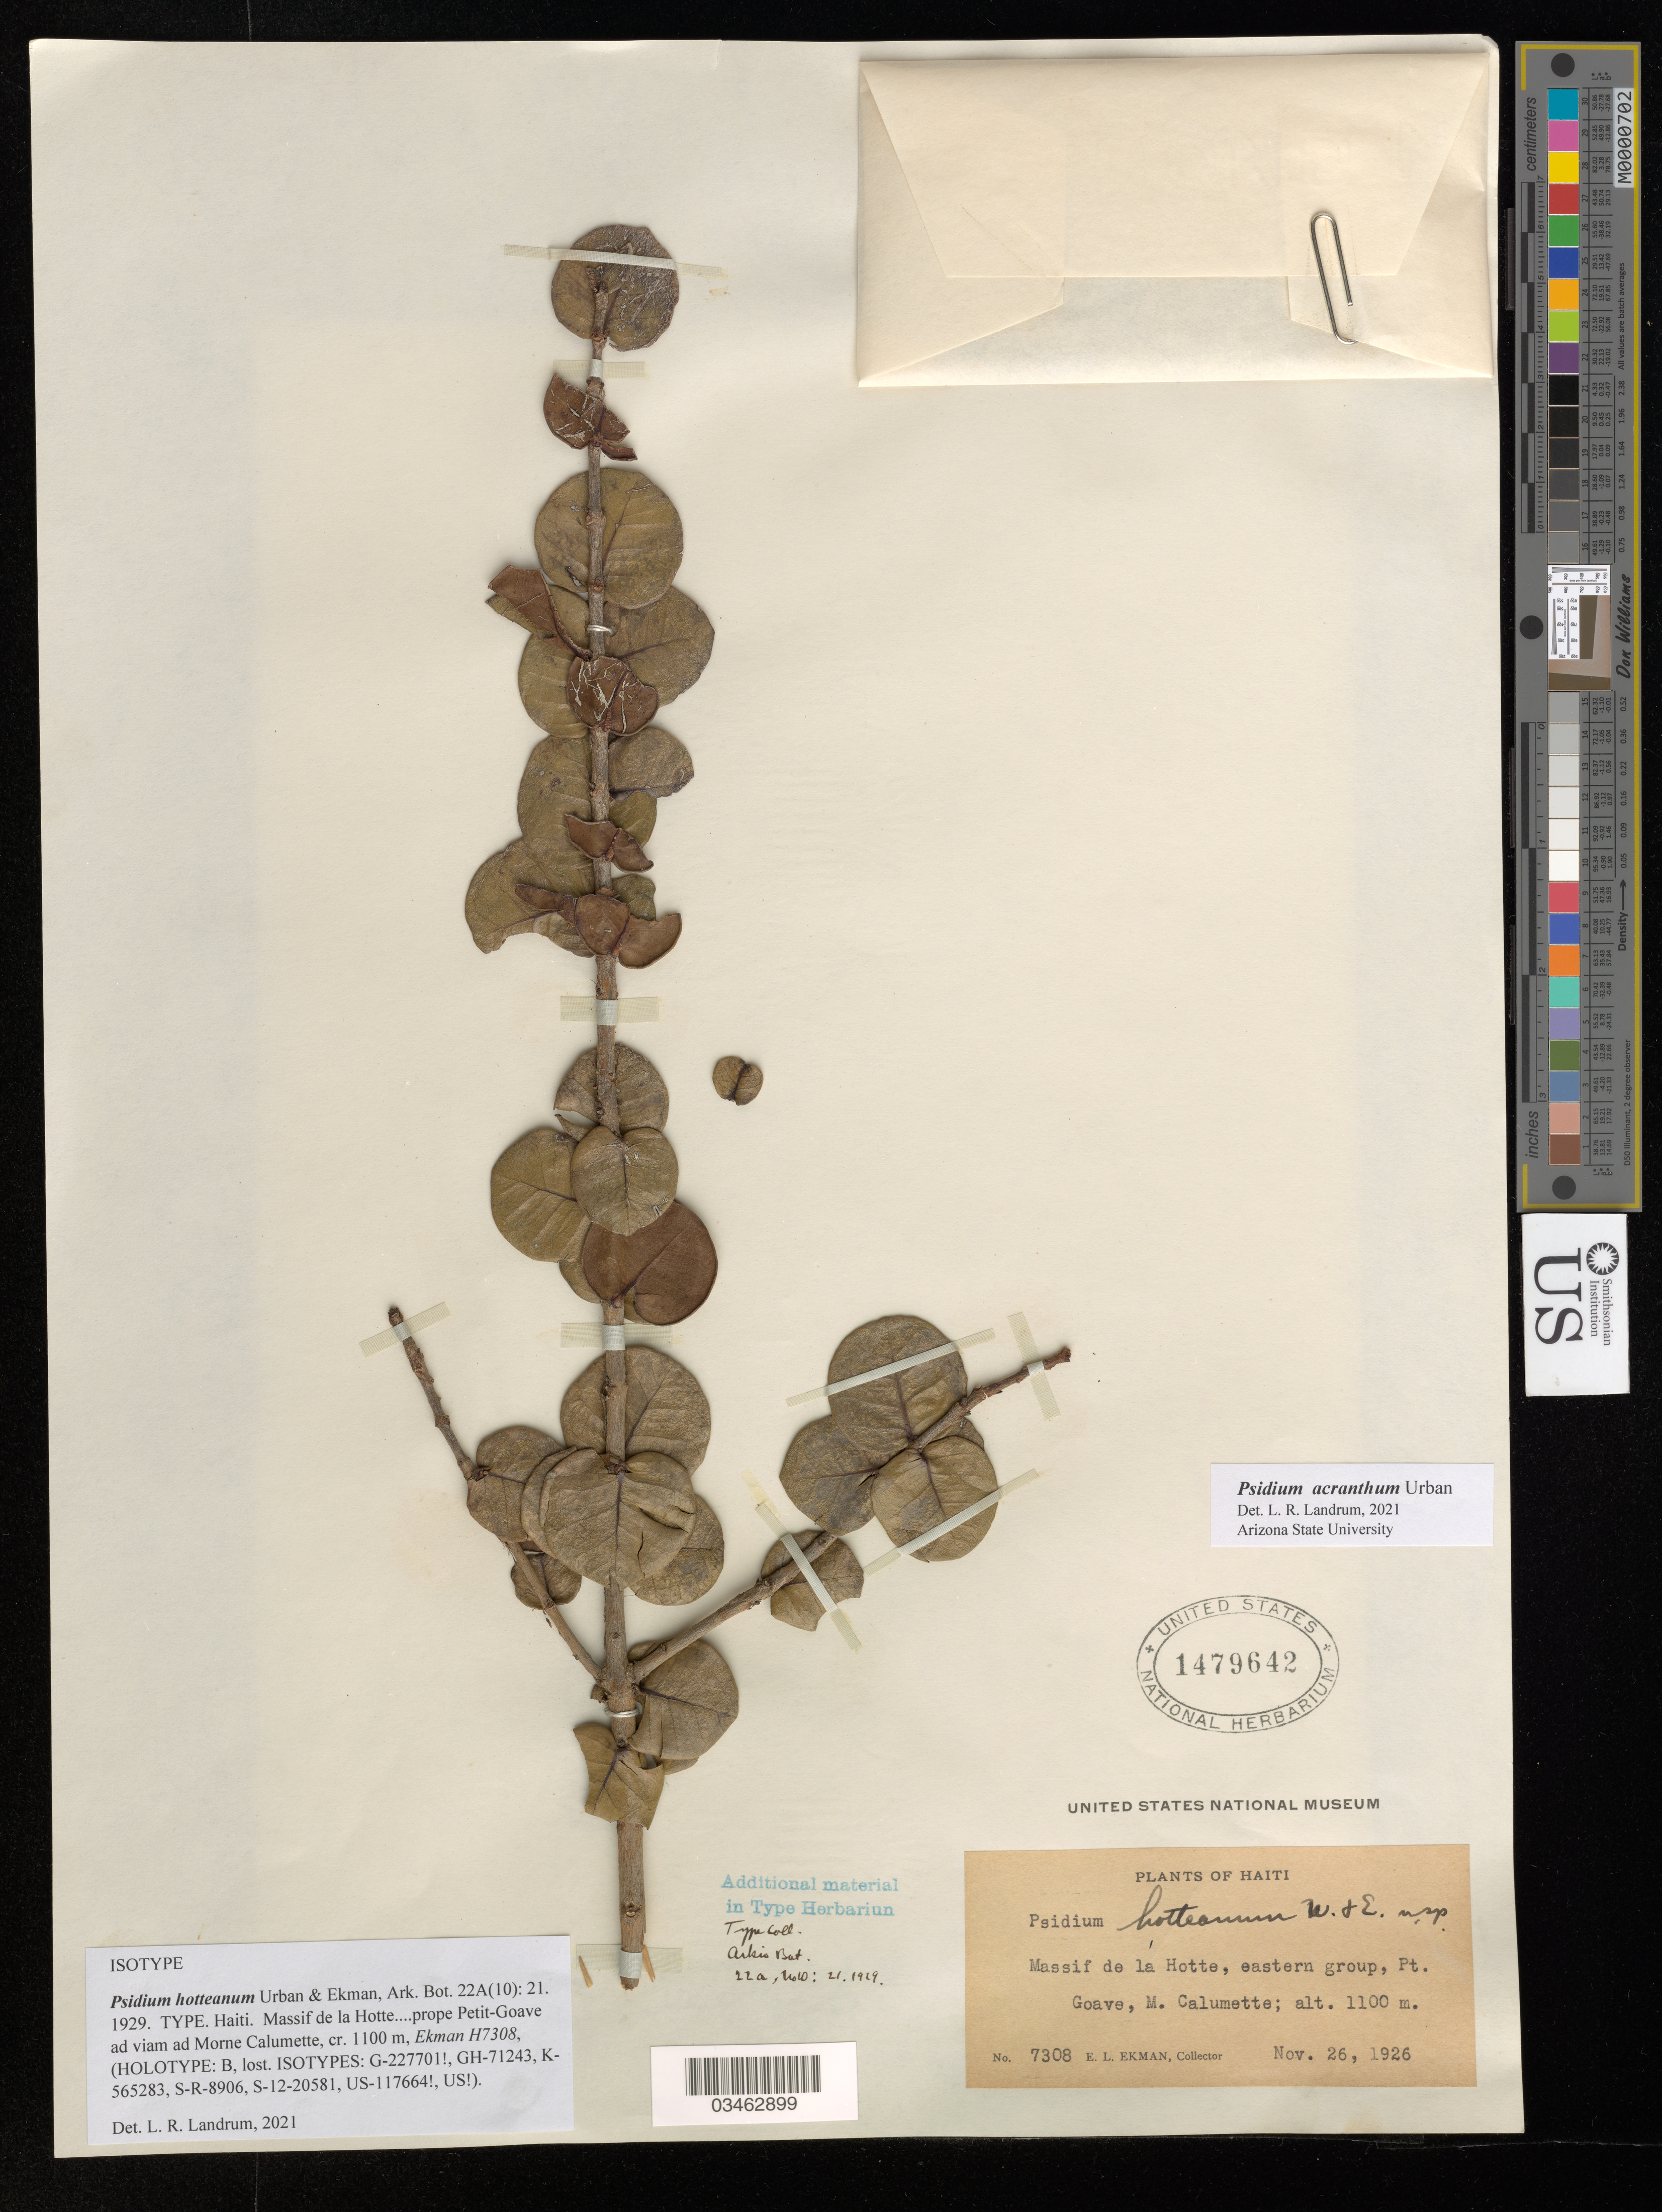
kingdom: Plantae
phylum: Tracheophyta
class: Magnoliopsida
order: Myrtales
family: Myrtaceae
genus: Psidium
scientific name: Psidium hotteanum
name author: Urb. & Ekman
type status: Isotype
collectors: E. L. Ekman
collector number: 7308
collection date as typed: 26 Nov 1926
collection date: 1926-11-26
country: Haiti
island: Hispaniola Island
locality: Massif de La Hotte, eastern group, Pt. Goave, Morne Calumette.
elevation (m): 1100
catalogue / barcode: US 1479642